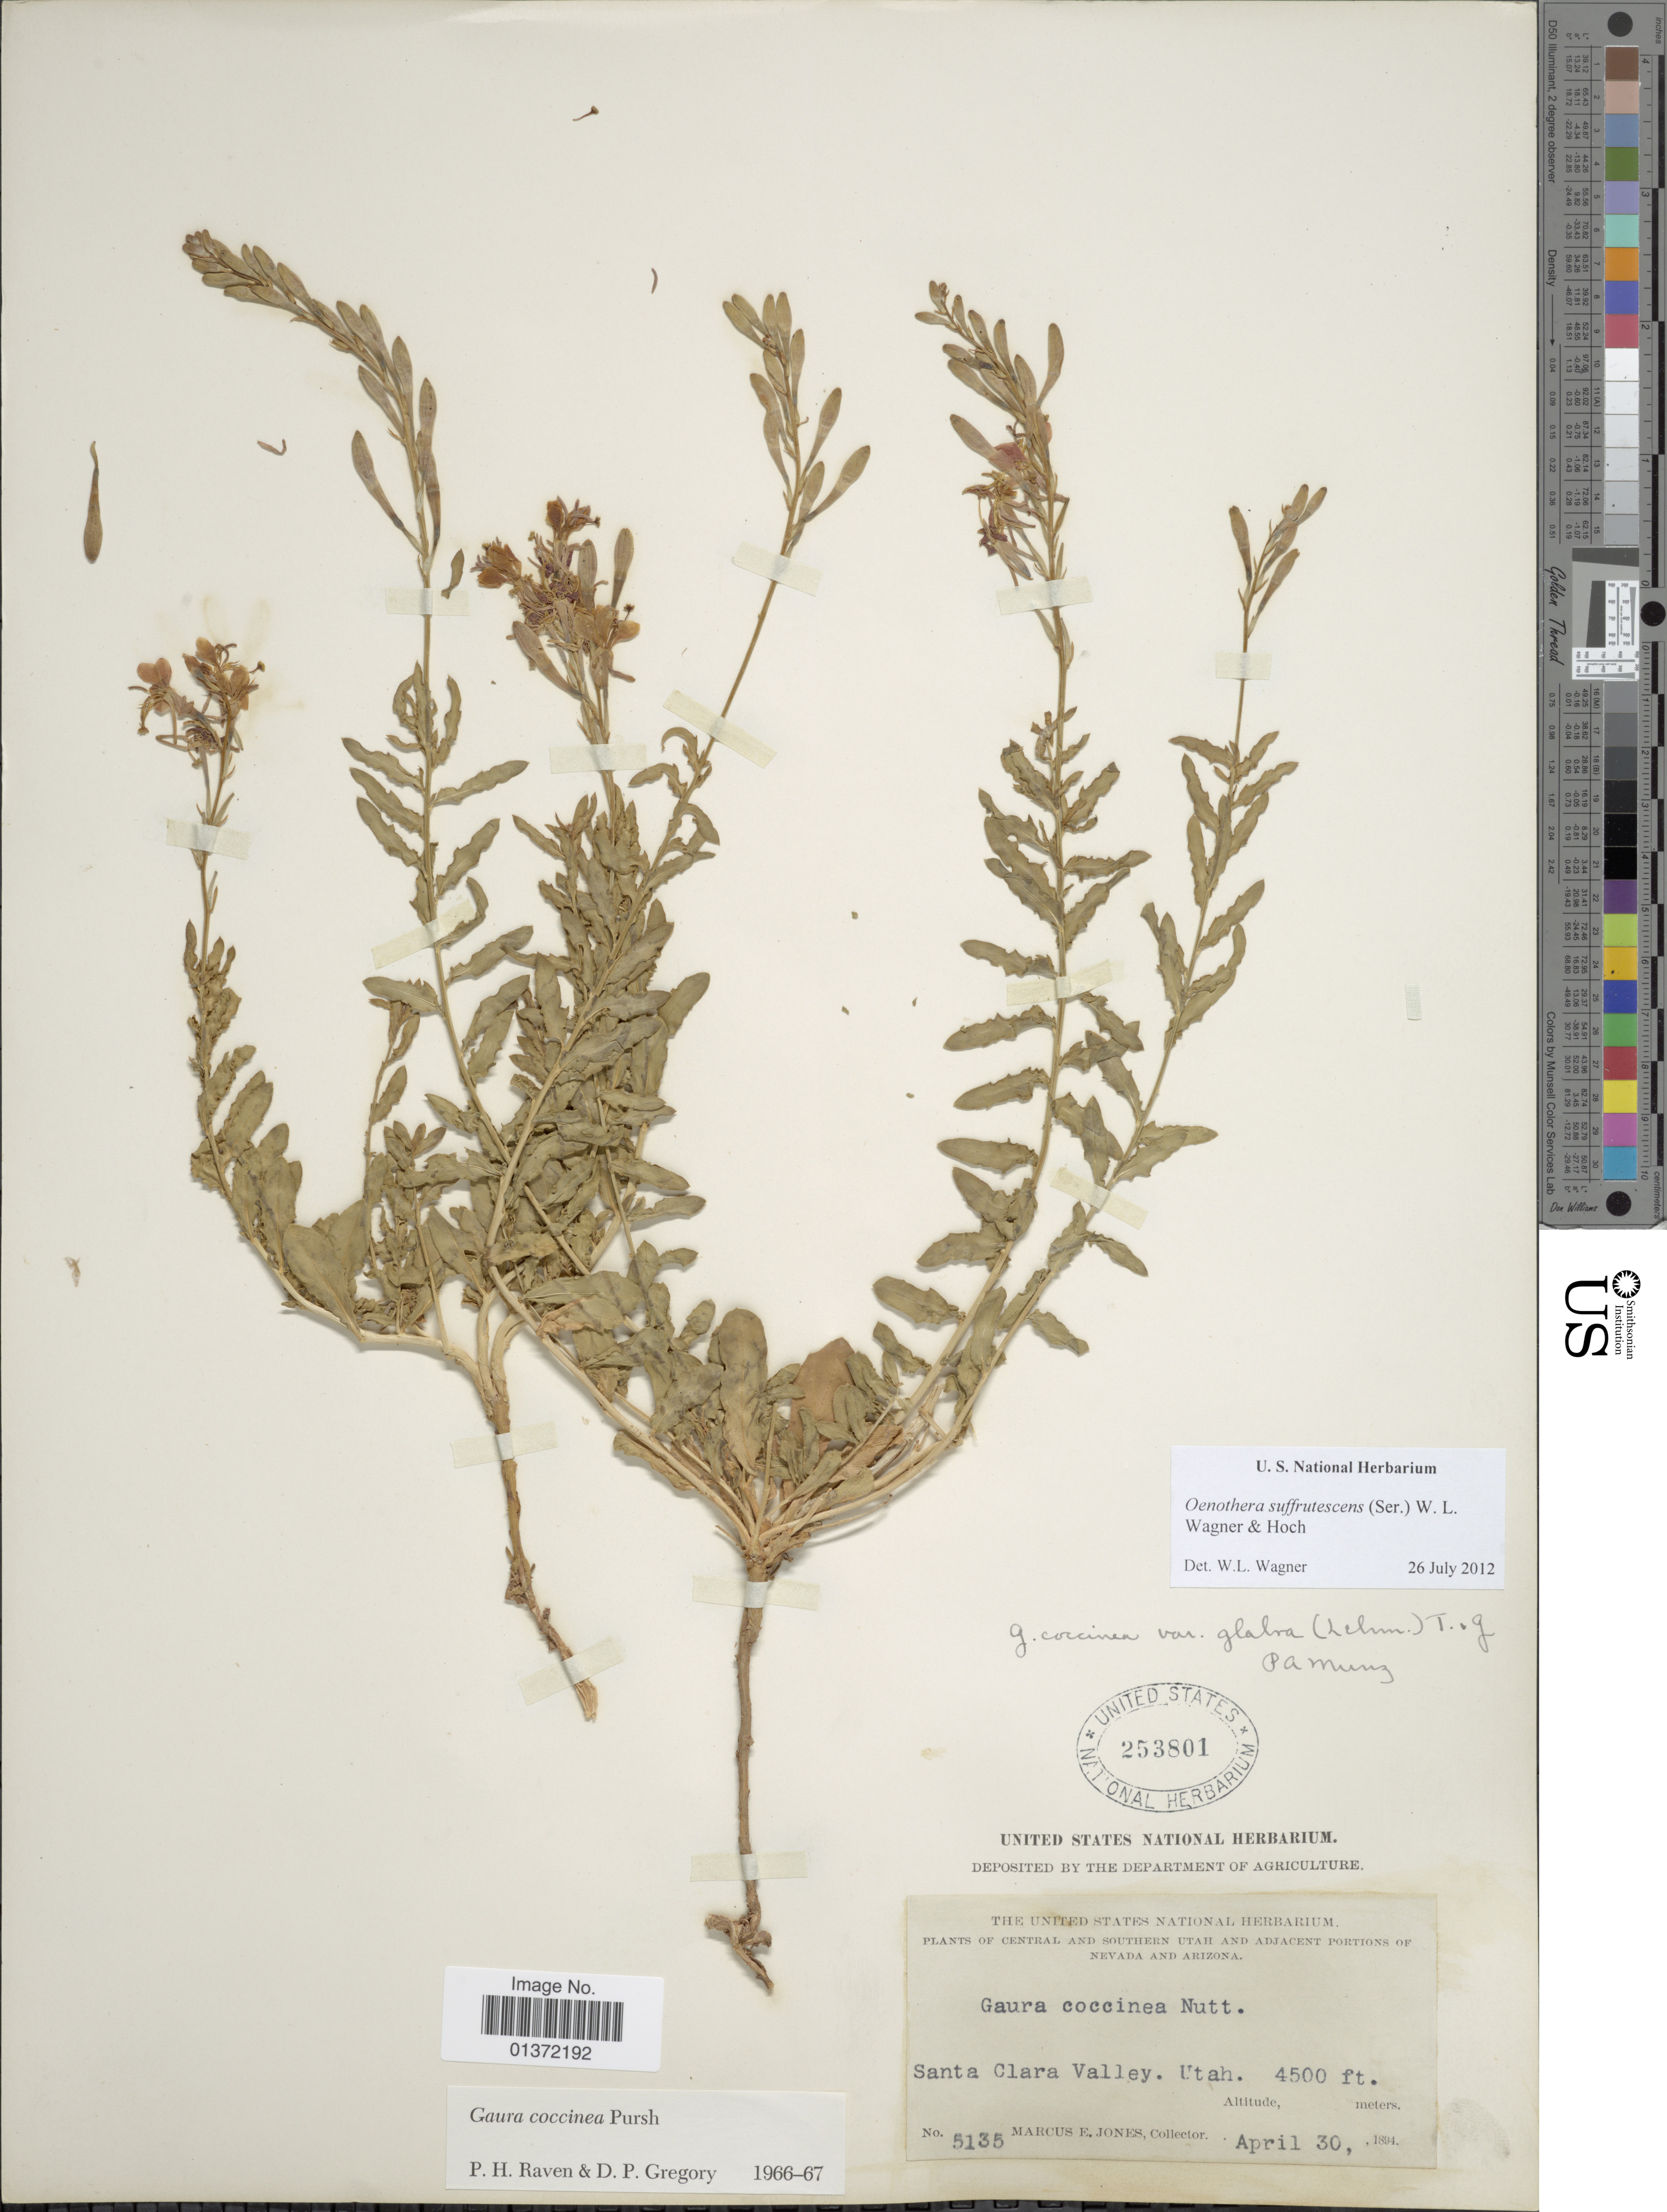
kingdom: Plantae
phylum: Tracheophyta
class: Magnoliopsida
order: Myrtales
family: Onagraceae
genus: Oenothera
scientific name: Oenothera suffrutescens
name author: (Ser.) W.L. Wagner & Hoch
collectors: M. E. Jones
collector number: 5135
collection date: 1894-04-30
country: United States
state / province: Utah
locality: Santa Clara Valley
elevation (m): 1372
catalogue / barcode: US 253801